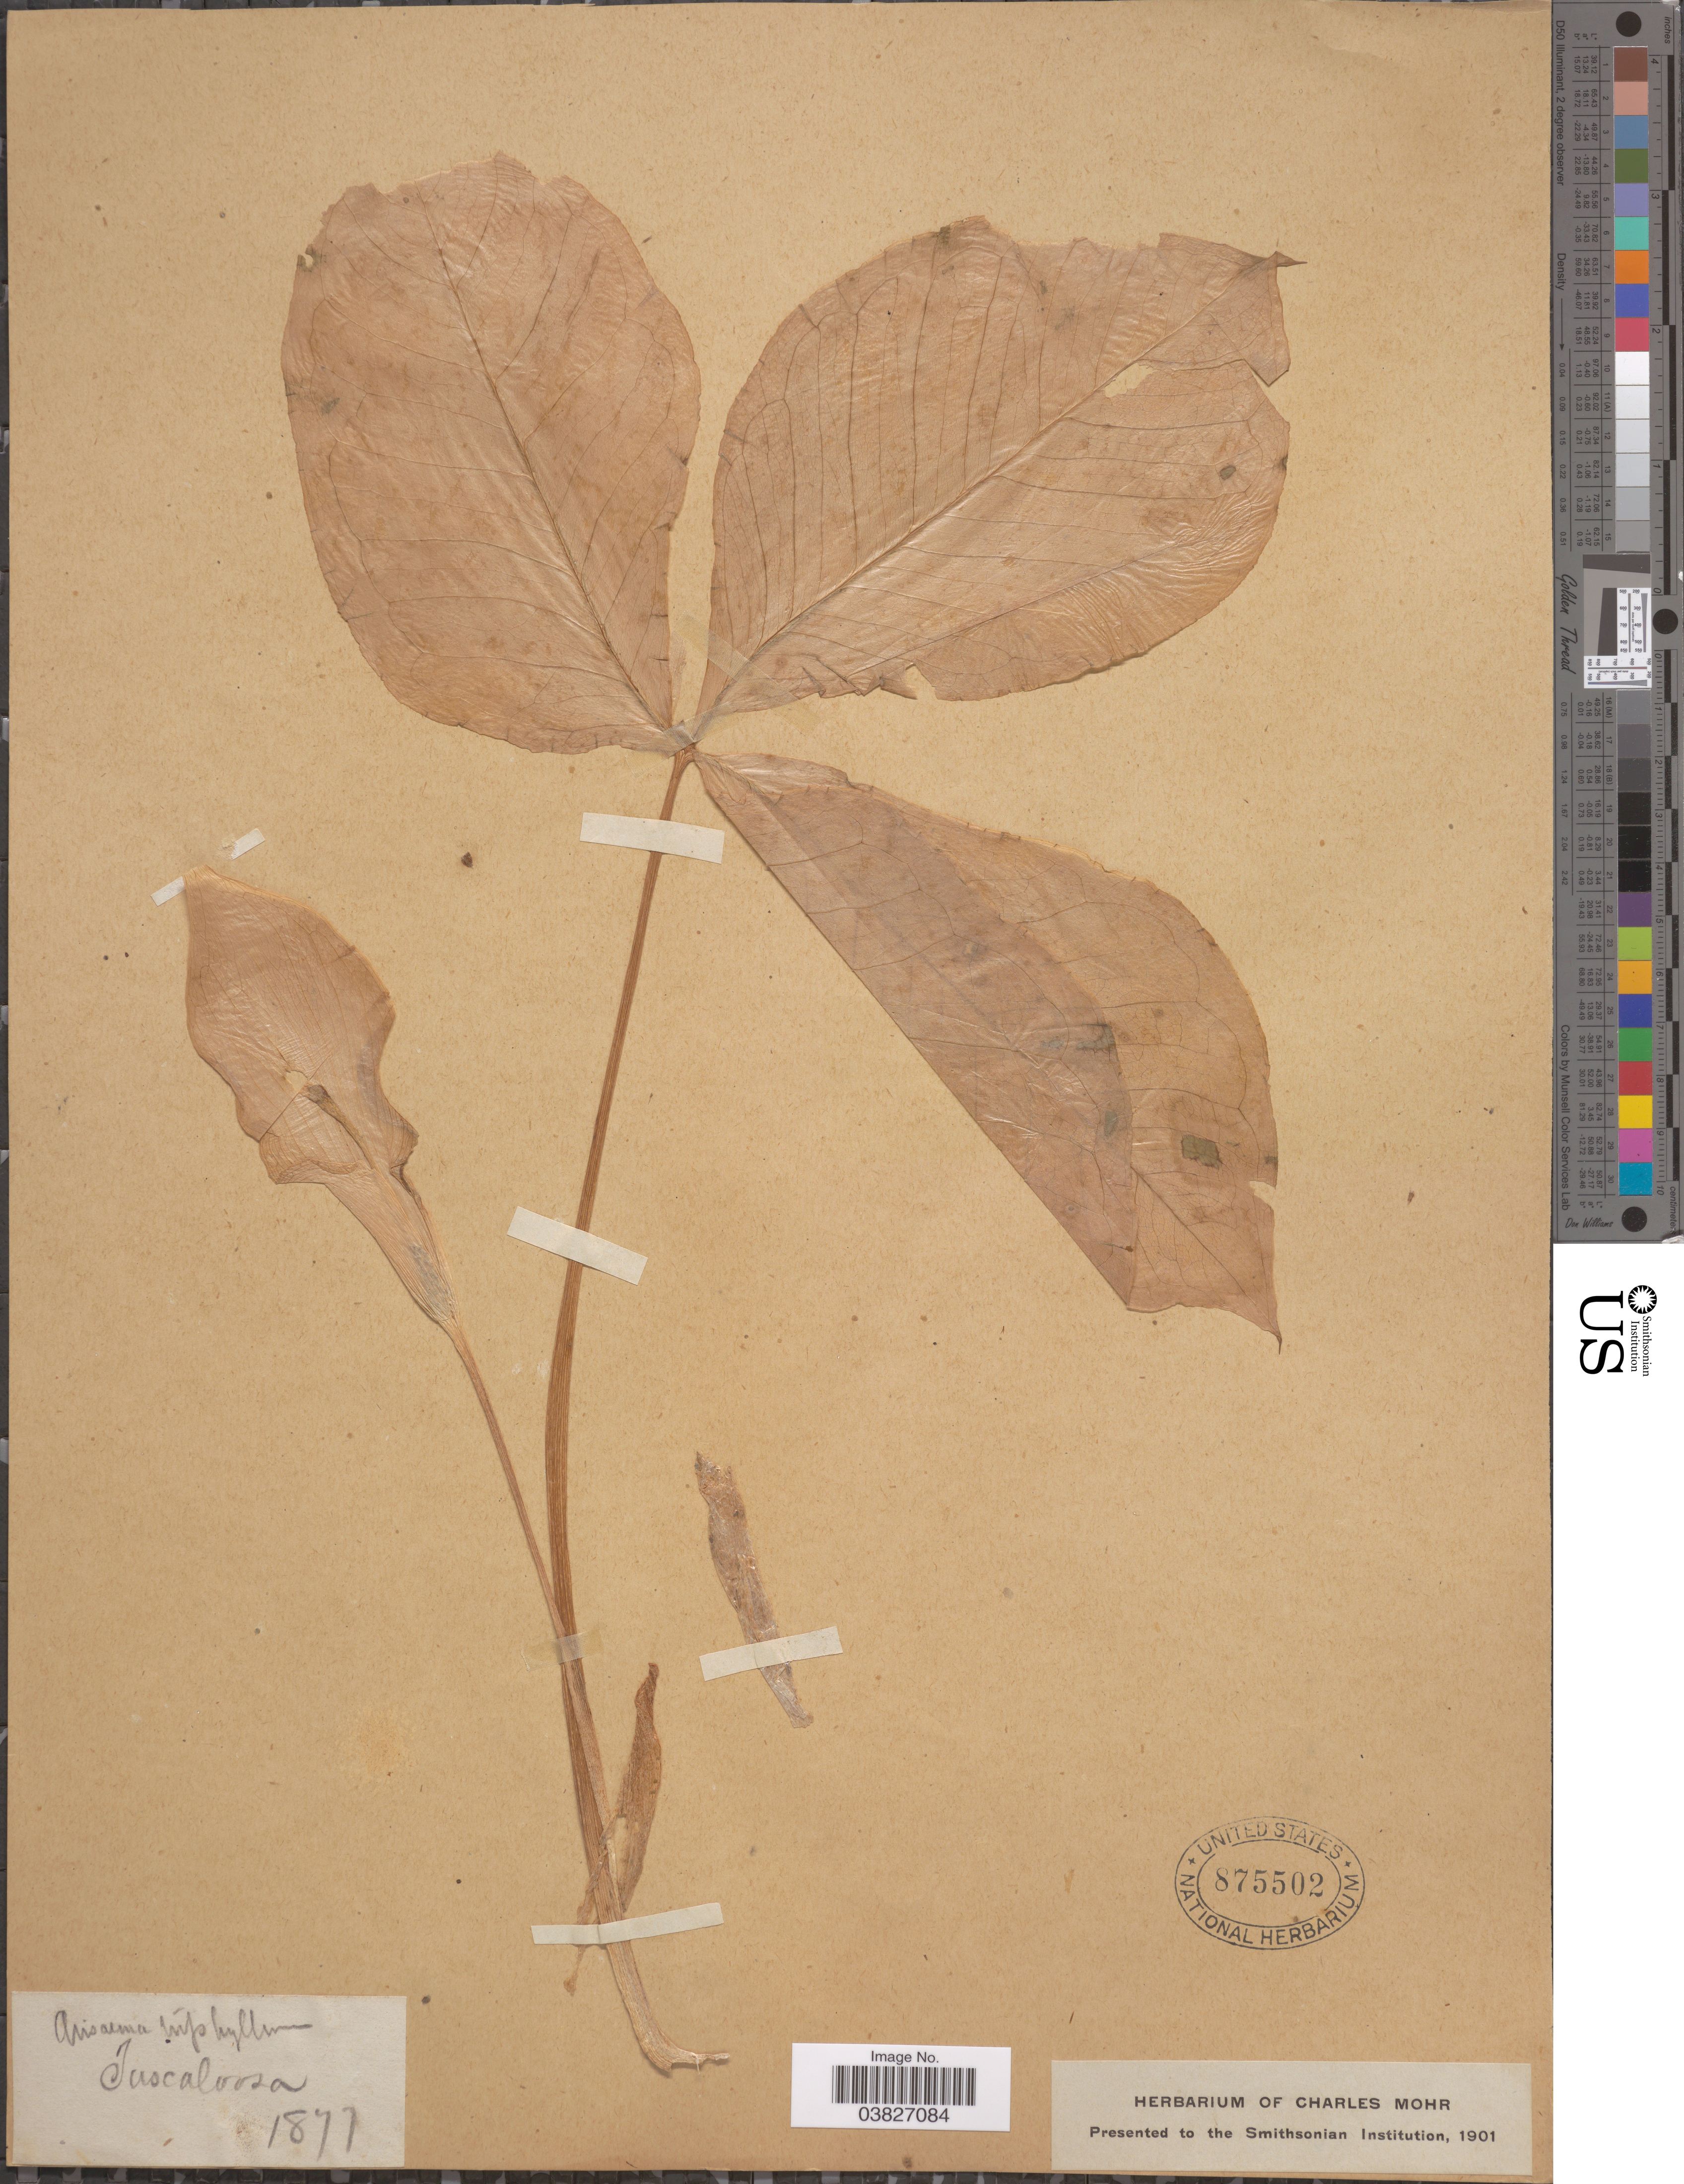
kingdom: Plantae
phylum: Tracheophyta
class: Liliopsida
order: Alismatales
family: Araceae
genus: Arisaema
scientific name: Arisaema triphyllum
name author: (L.) Schott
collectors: ex herb. Charles Mohr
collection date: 1877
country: United States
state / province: Alabama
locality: Tuscaloosa.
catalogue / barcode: US 875502